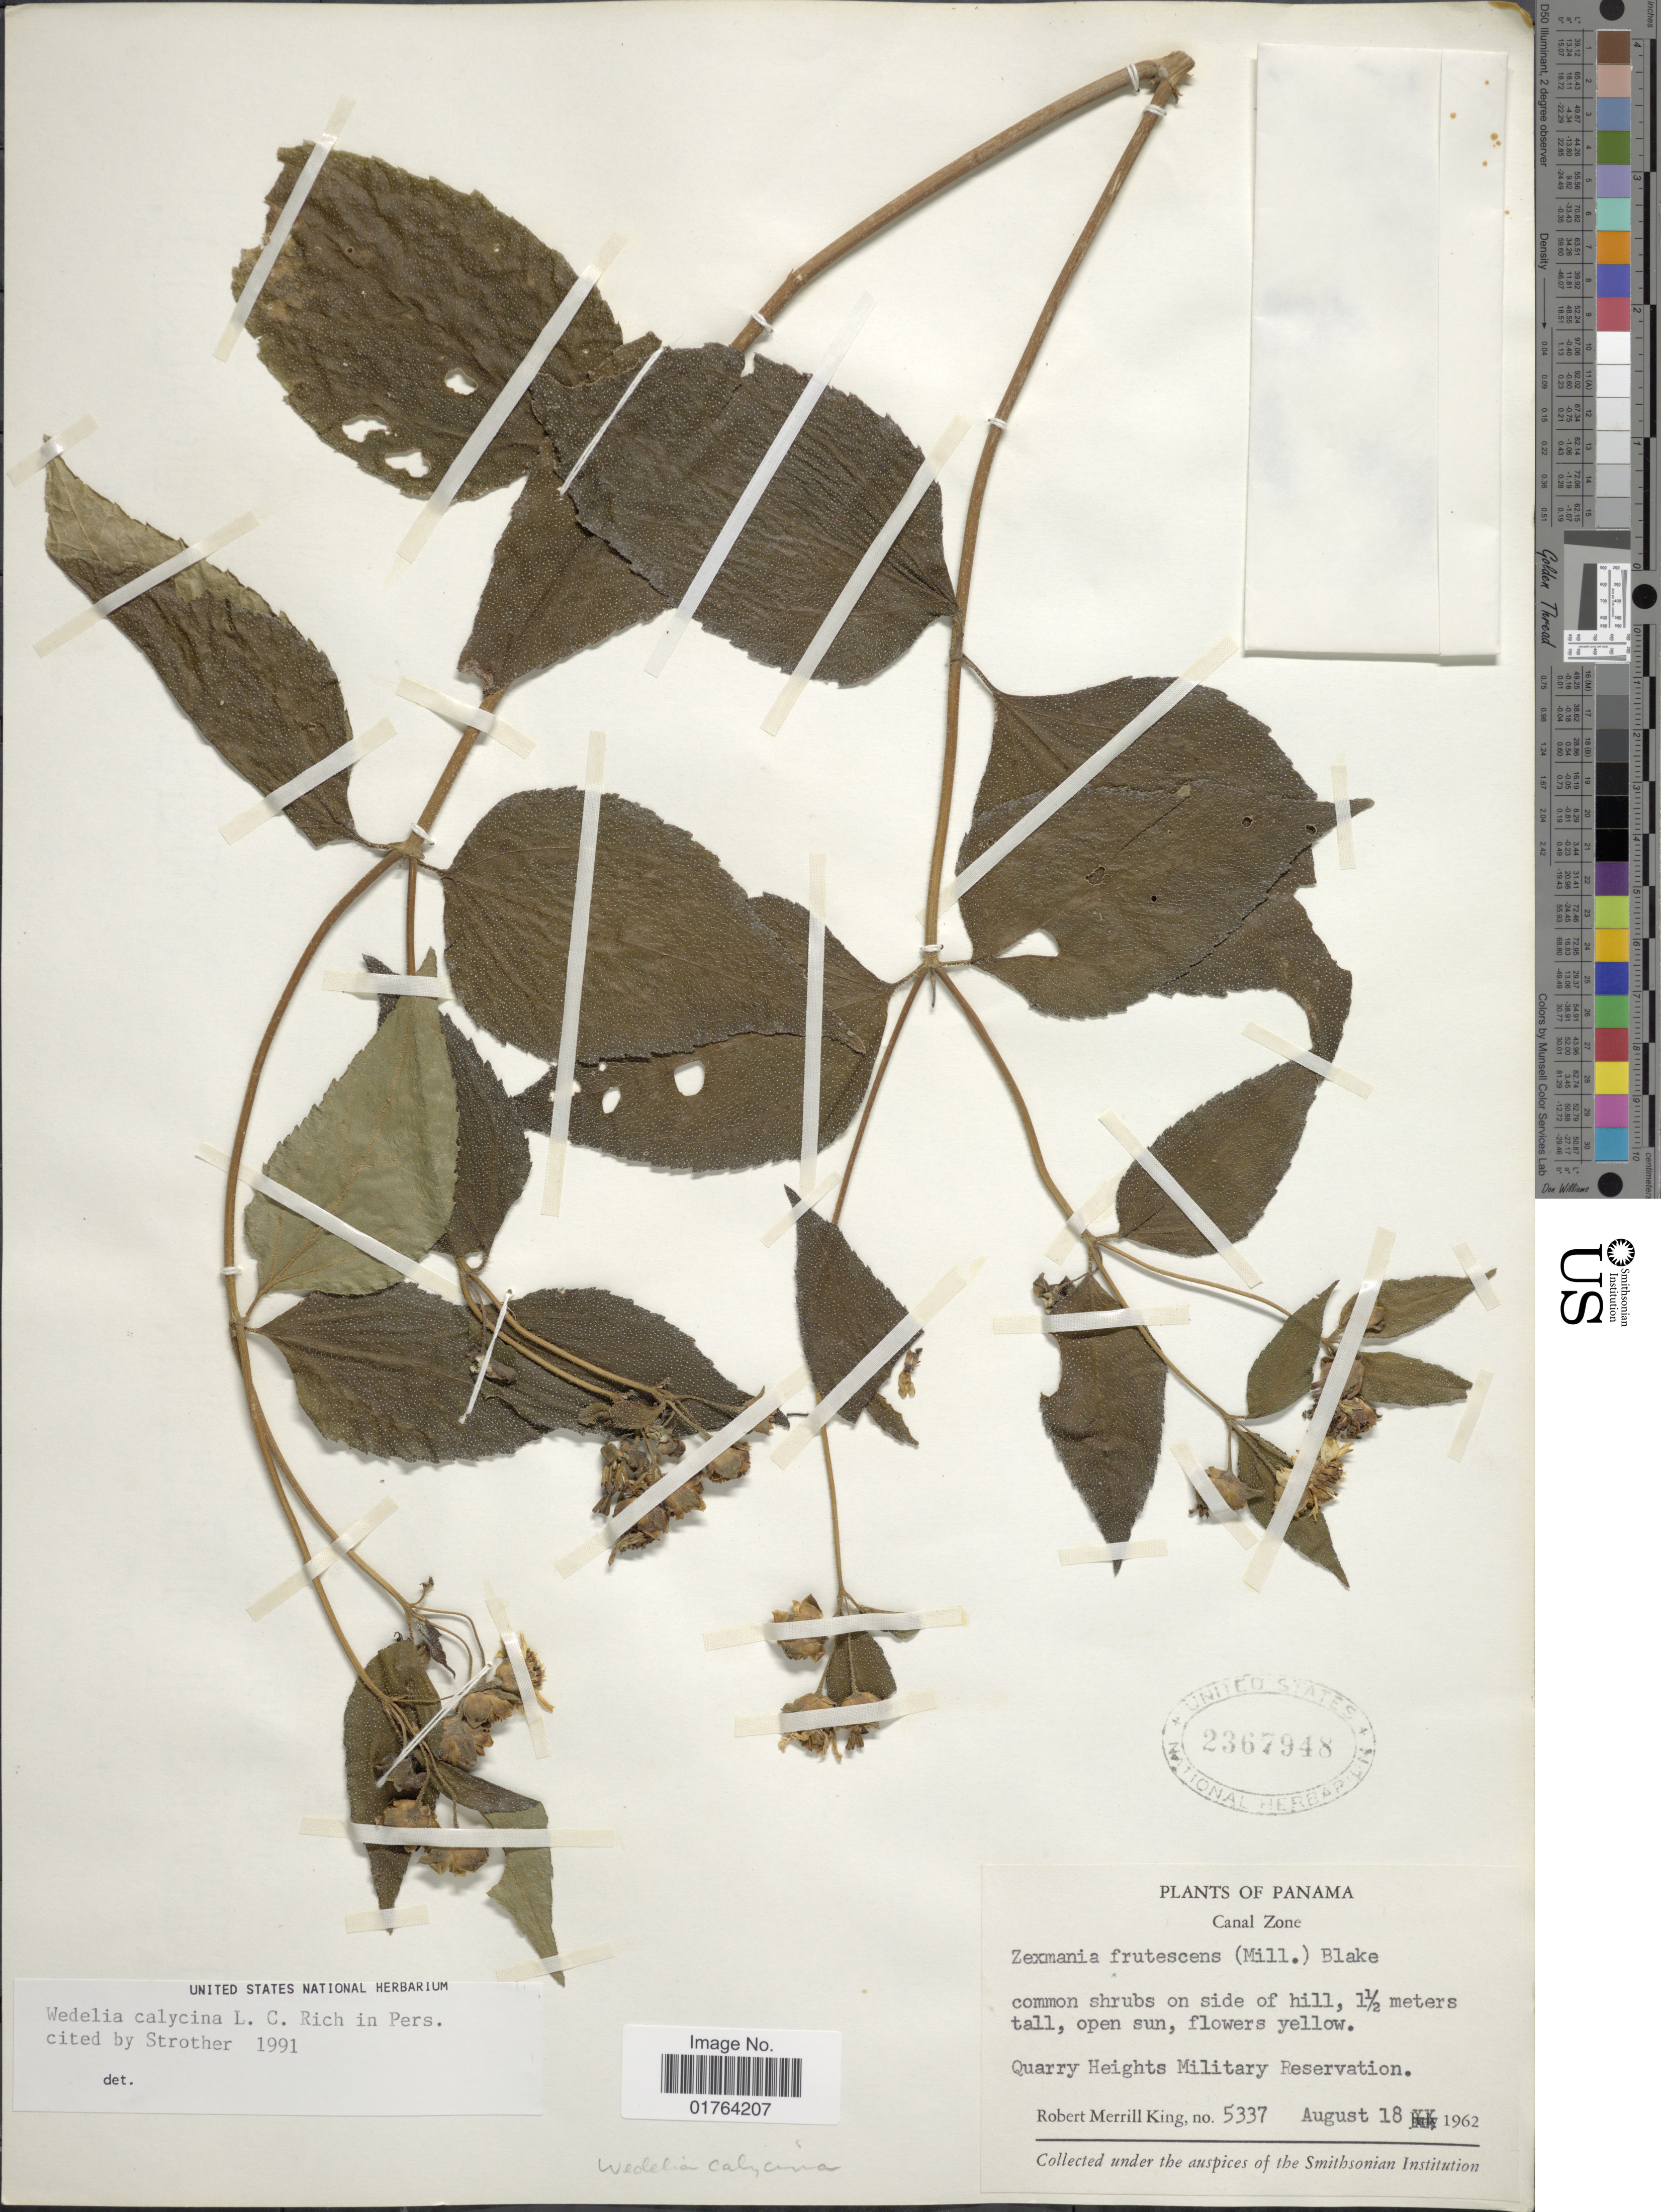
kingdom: Plantae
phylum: Tracheophyta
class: Magnoliopsida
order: Asterales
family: Asteraceae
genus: Wedelia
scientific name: Wedelia calycina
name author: Rich.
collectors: R. M. King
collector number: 5337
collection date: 1962-08-18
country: Panama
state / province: Colón / Panamá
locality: Canal Zone, Quarry Heights Military Reservation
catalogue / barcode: US 2367948